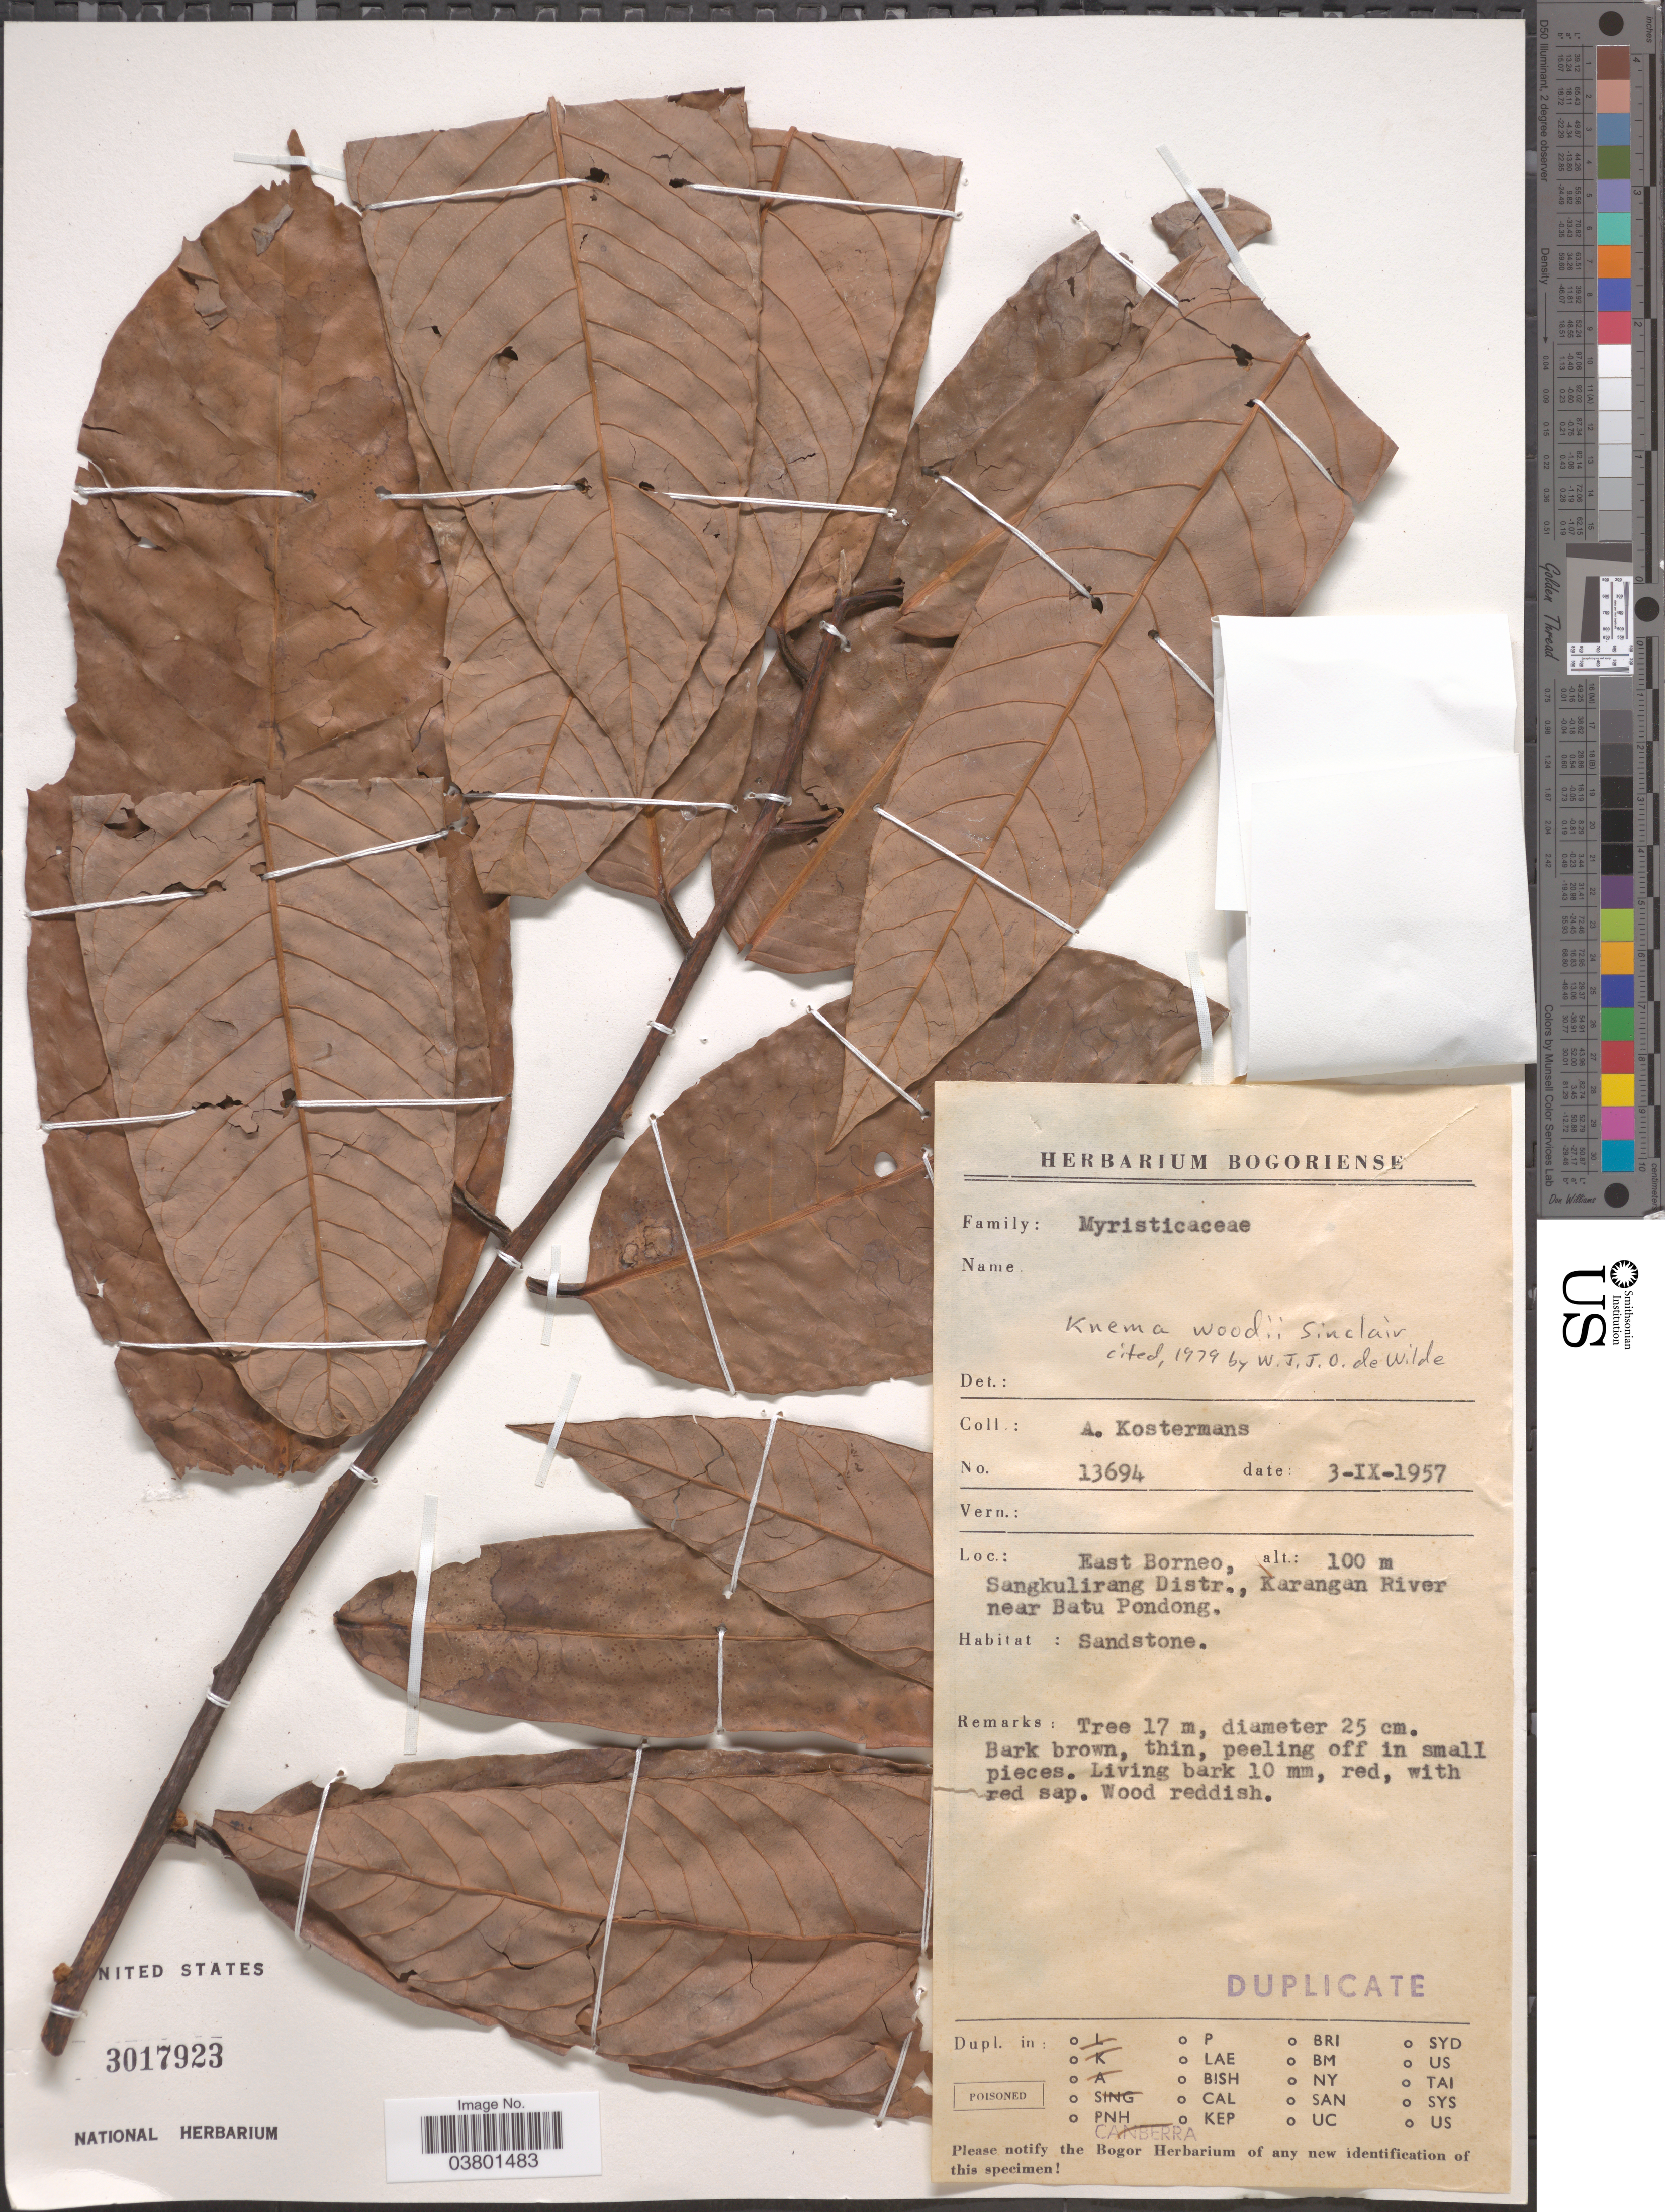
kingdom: Plantae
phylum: Tracheophyta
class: Magnoliopsida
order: Magnoliales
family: Myristicaceae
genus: Knema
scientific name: Knema woodii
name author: J. Sinclair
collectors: A. J. G. Kostermans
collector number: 13694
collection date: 1957-09-03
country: Indonesia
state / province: Kalimantan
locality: East Borneo, Sangkulirang Distr., Karangan River near Batu Pondong.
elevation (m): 100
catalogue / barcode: US 3017923